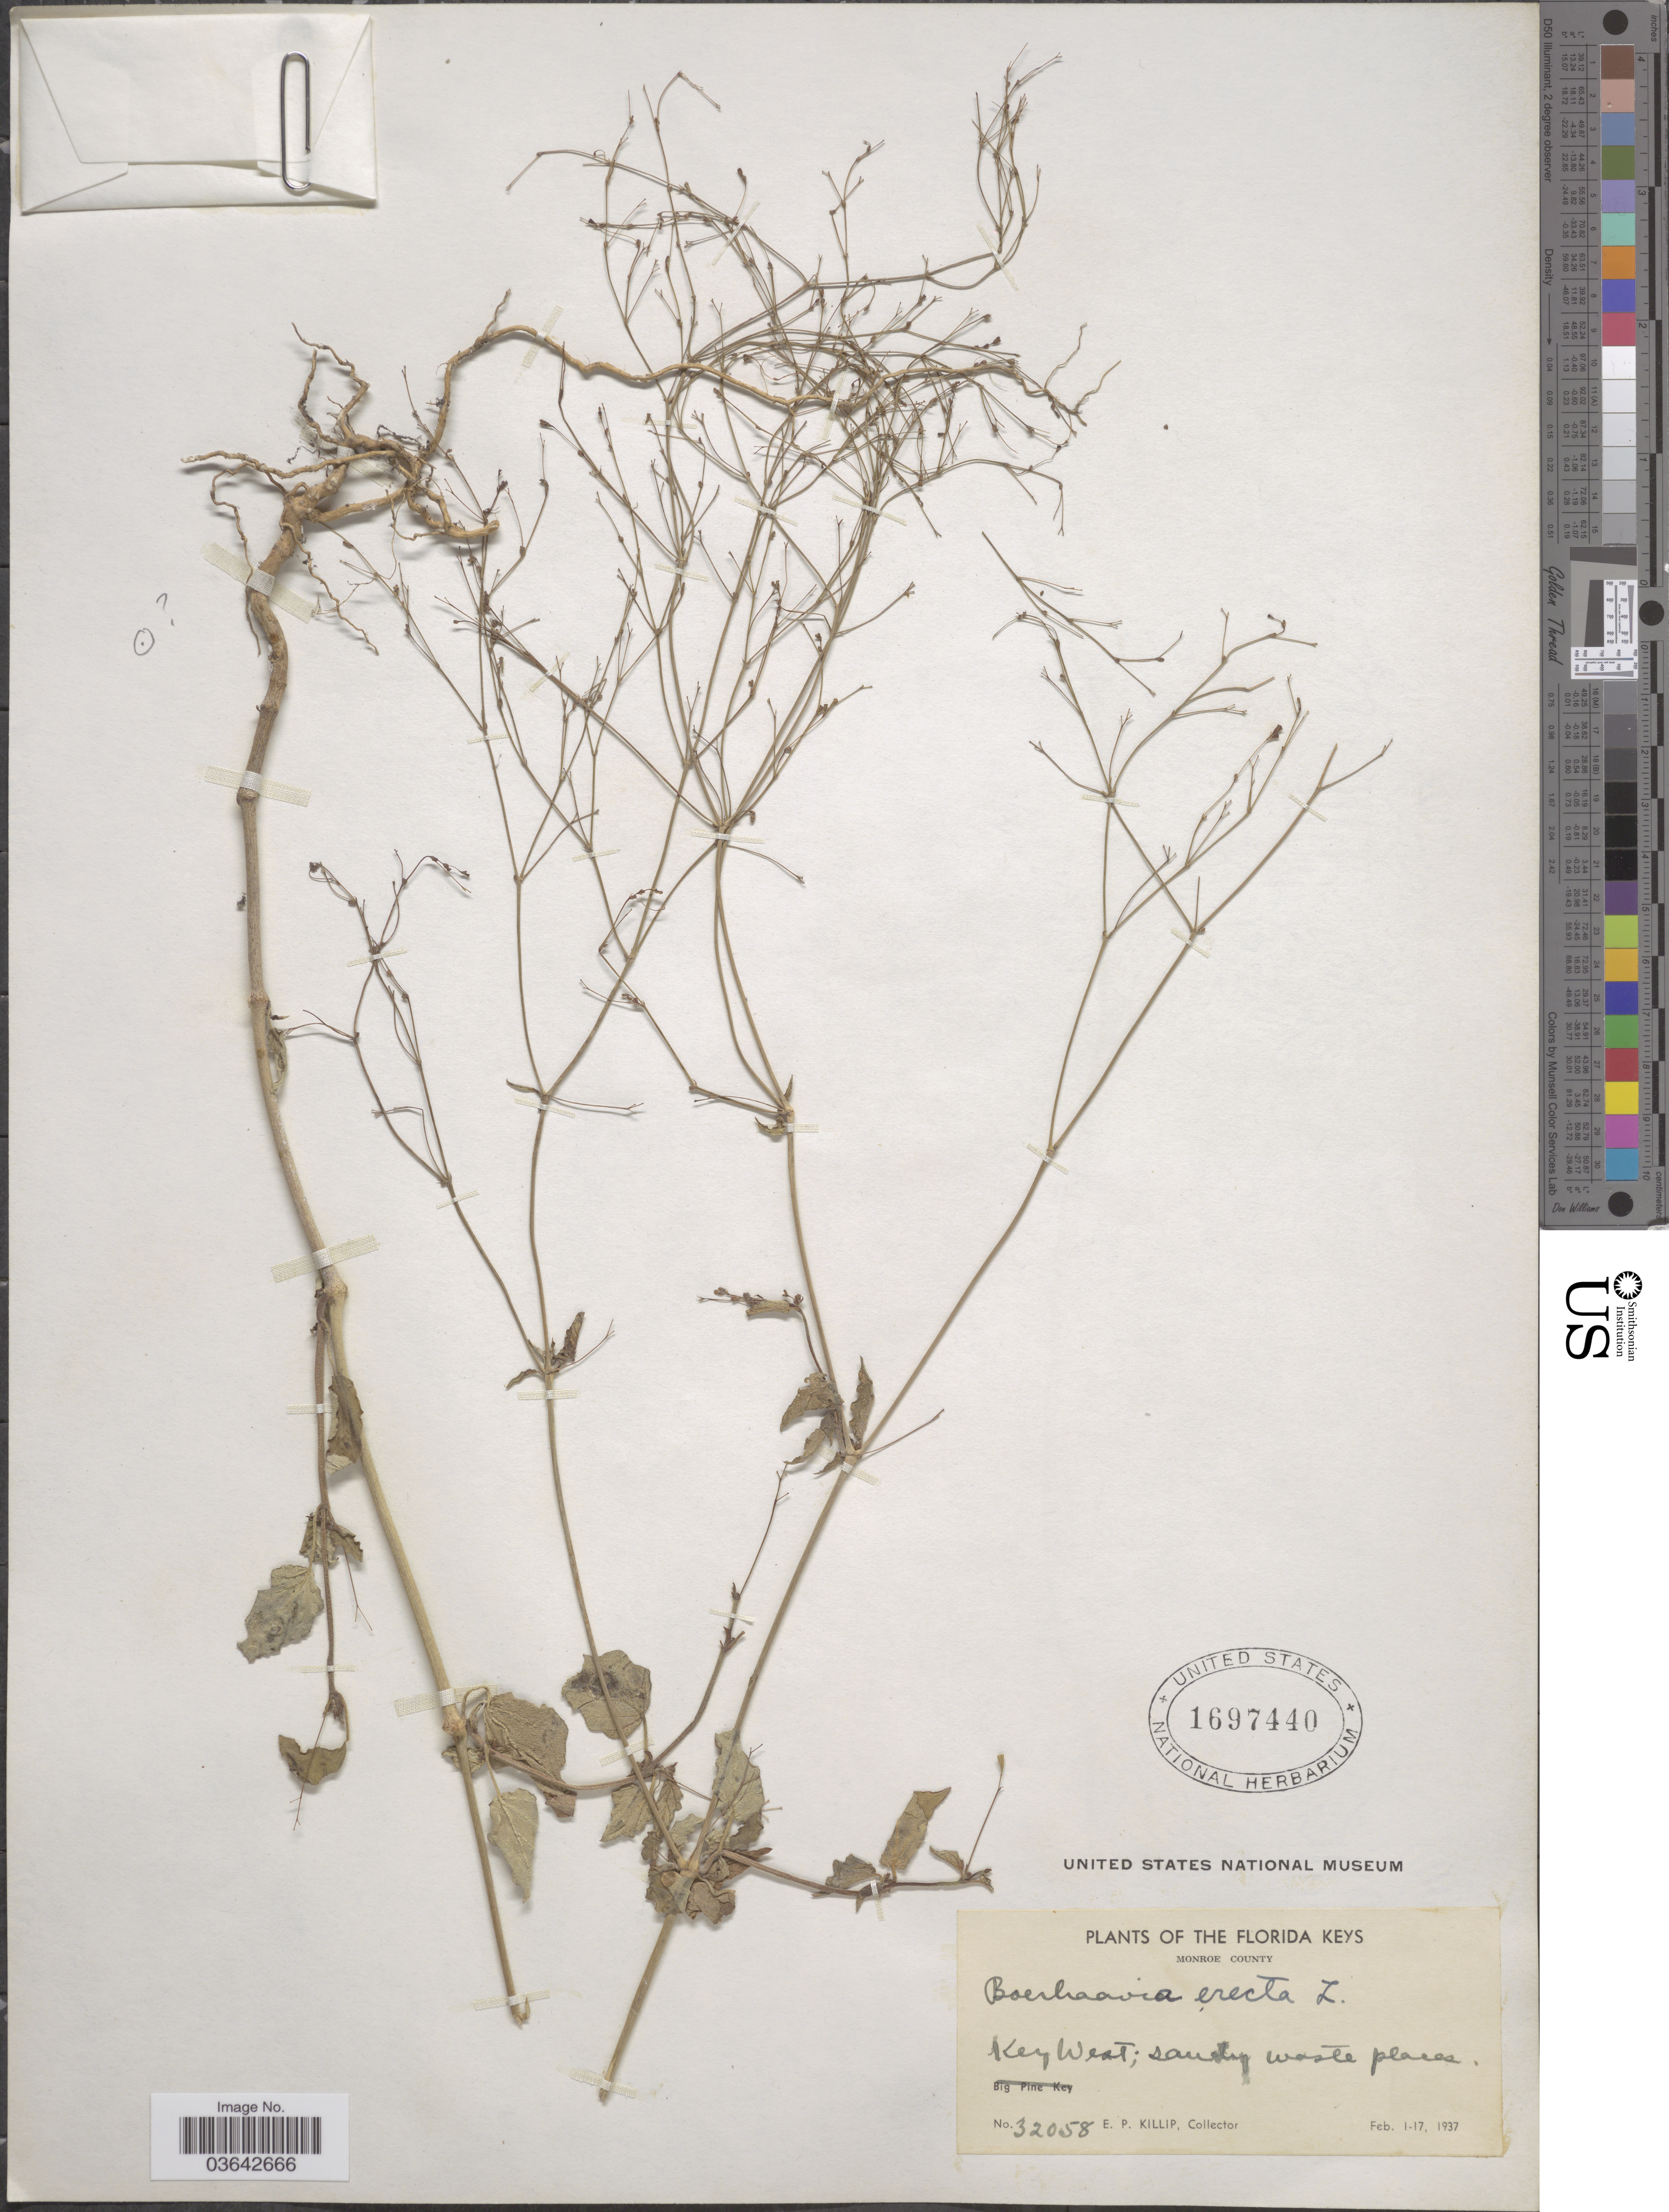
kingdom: Plantae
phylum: Tracheophyta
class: Magnoliopsida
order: Caryophyllales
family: Nyctaginaceae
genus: Boerhavia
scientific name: Boerhavia erecta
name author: L.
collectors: E. P. Killip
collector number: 32058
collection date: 1937-02-01/1937-02-17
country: United States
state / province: Florida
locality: The Florida Keys. Monroe County. Key West.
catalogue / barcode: US 1697440